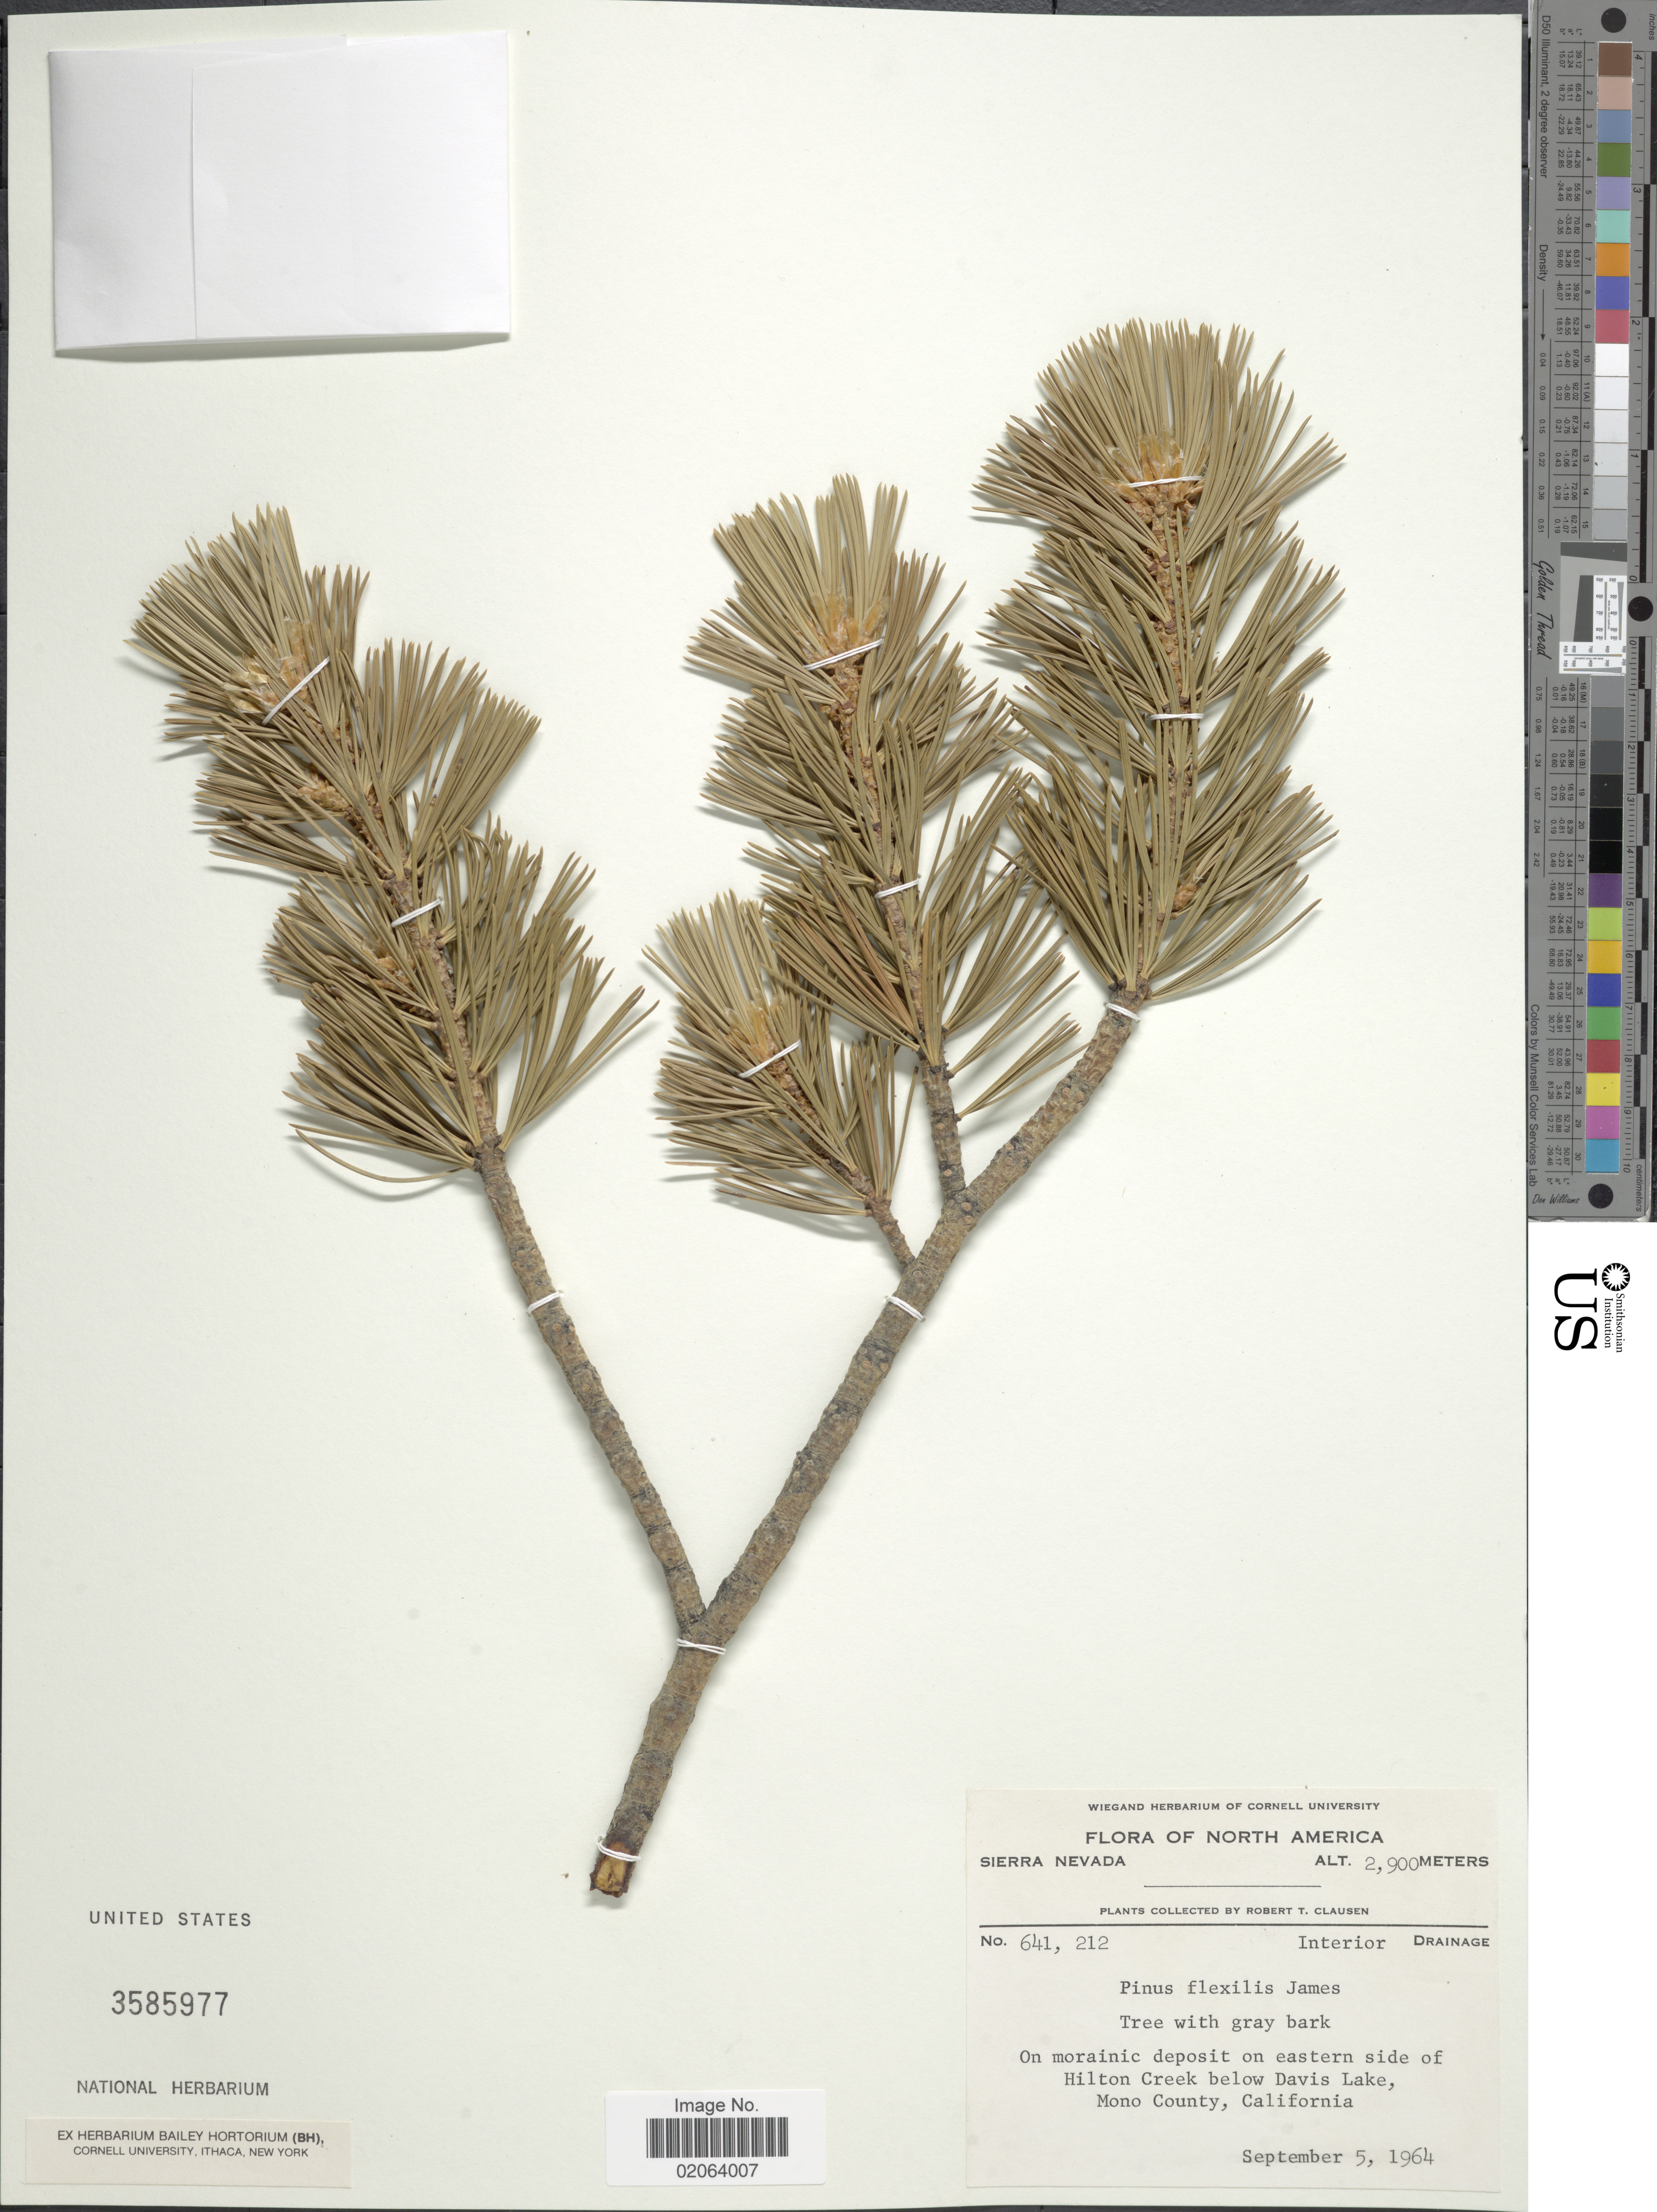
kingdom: Plantae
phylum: Tracheophyta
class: Pinopsida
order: Pinales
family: Pinaceae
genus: Pinus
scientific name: Pinus flexilis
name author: E. James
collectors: R. T. Clausen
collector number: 641, 212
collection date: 1964-09-05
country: United States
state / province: California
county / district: Mono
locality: Eastern side of Hilton Creek below Davis Lake, Mono County. Interior Drainage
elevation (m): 2900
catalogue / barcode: US 3585977